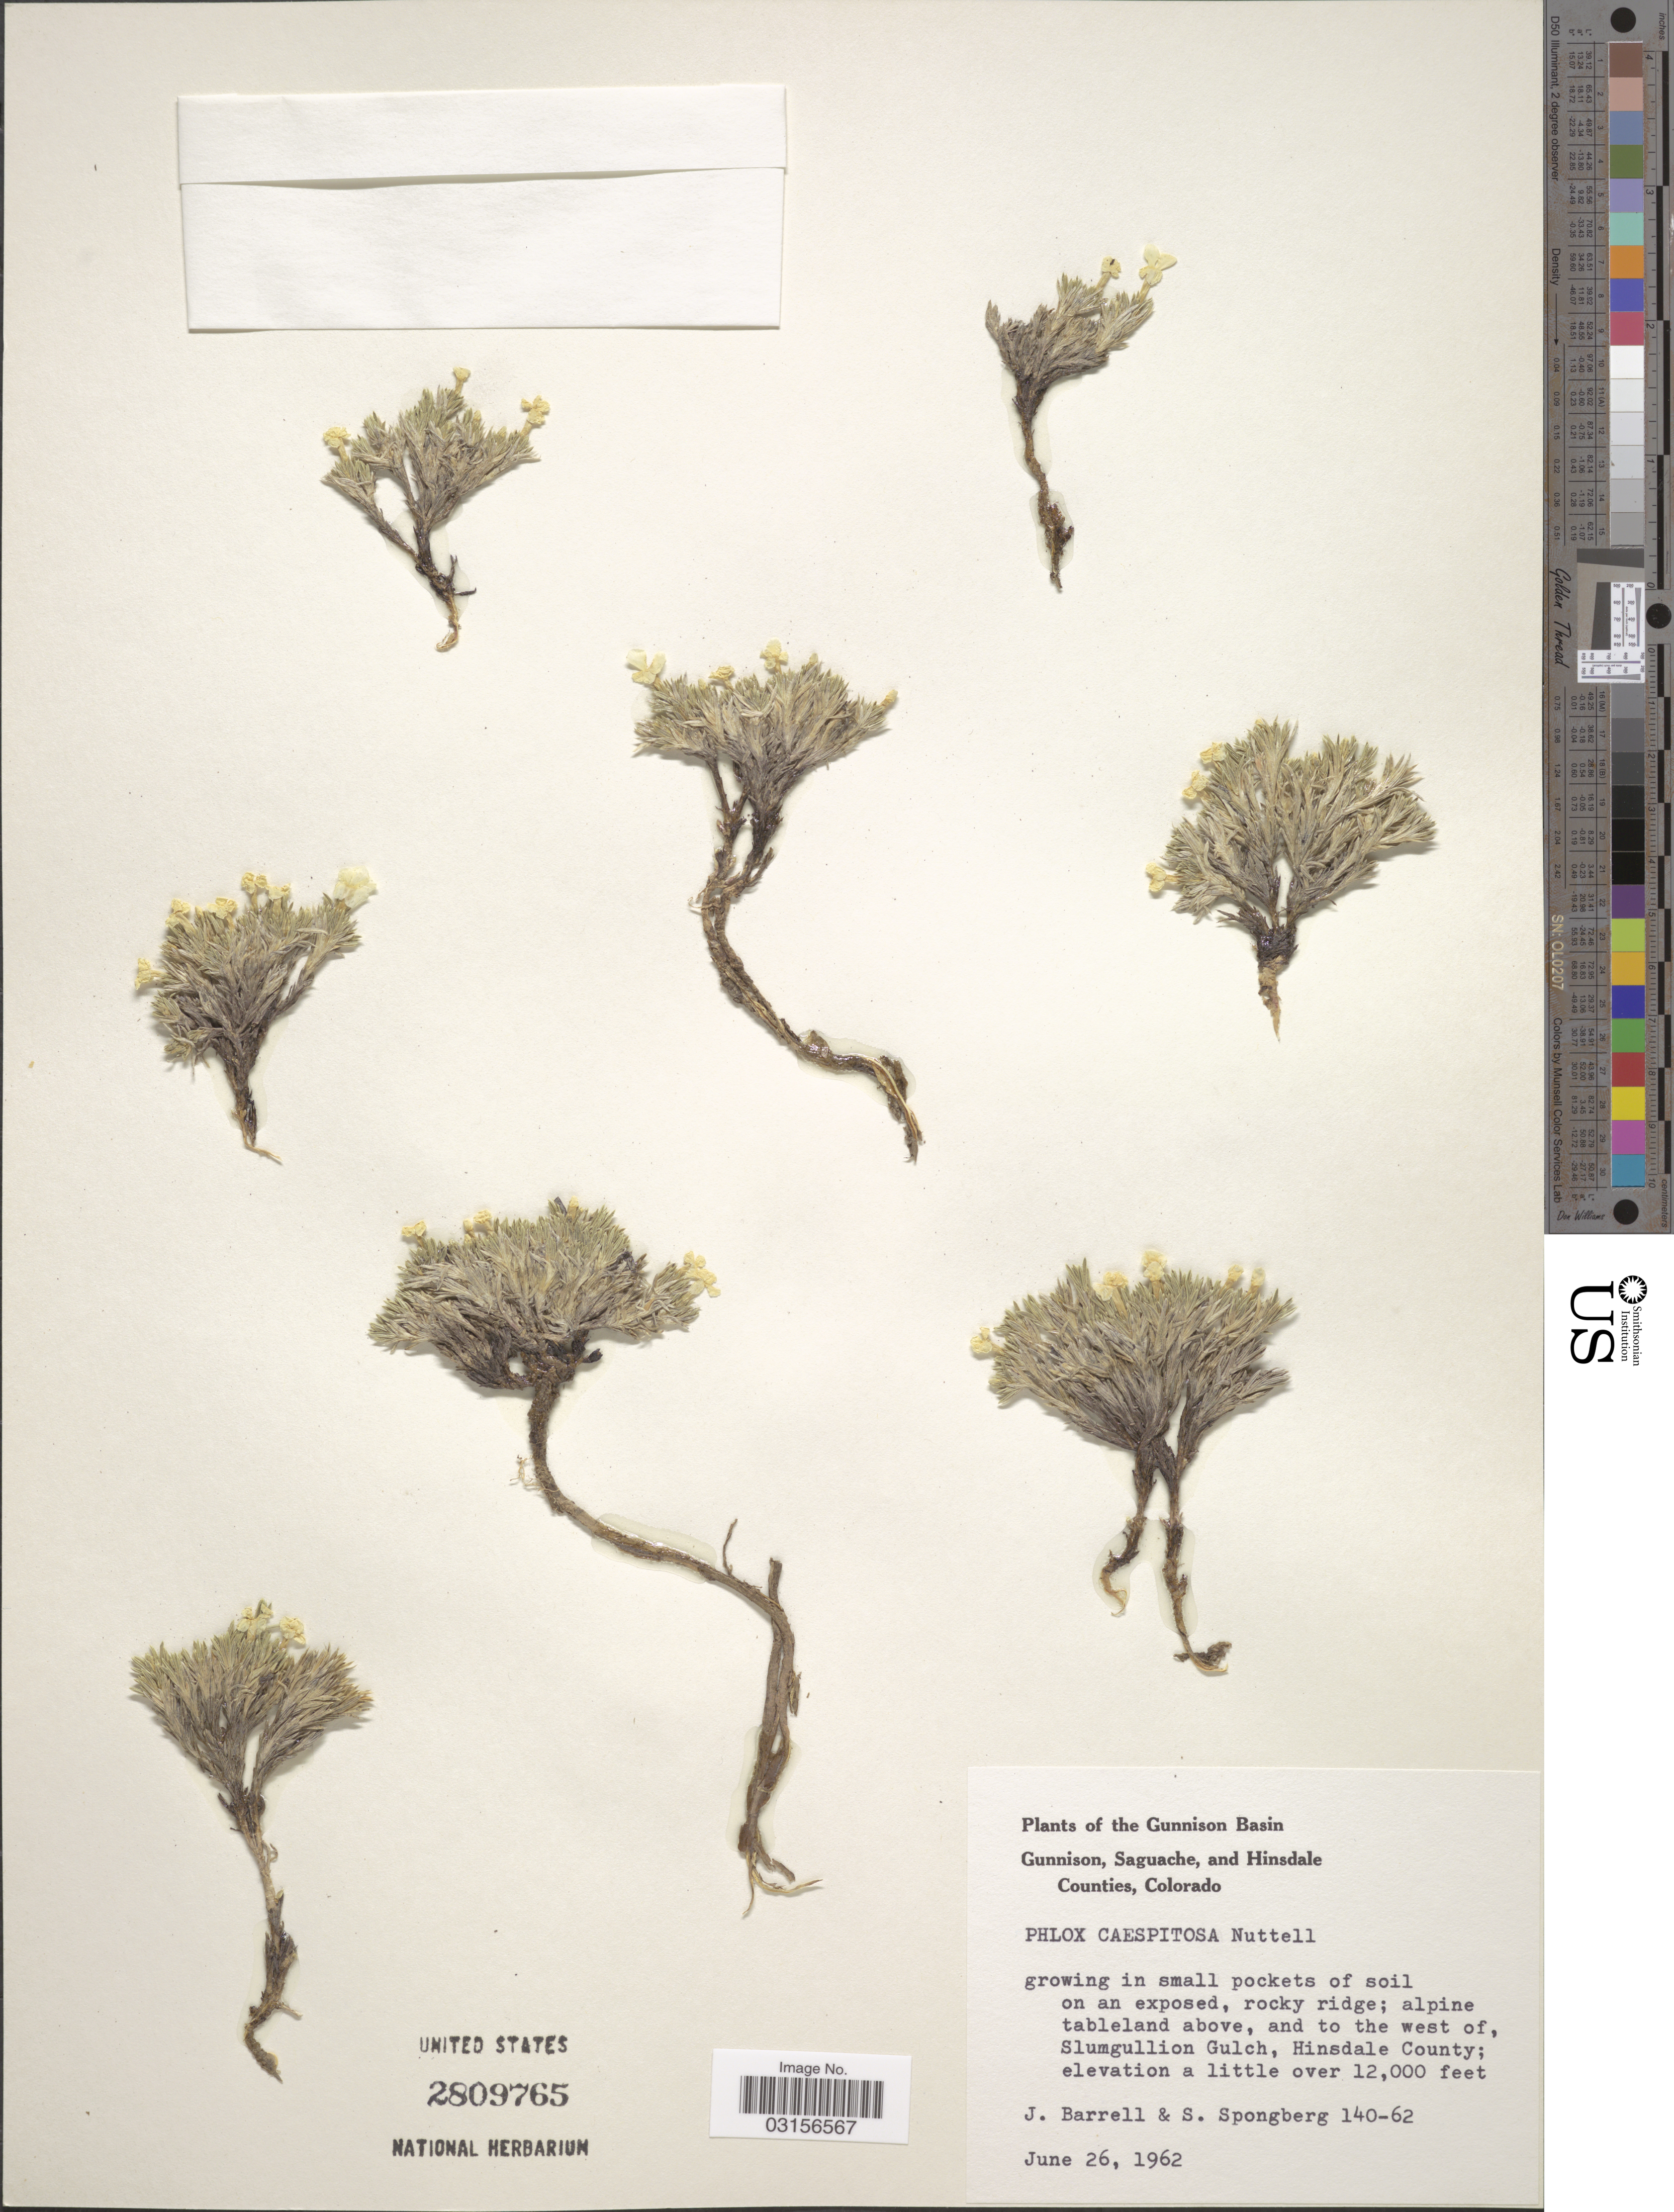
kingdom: Plantae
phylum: Tracheophyta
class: Magnoliopsida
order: Ericales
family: Polemoniaceae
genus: Phlox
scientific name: Phlox condensata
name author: (A. Gray) E.E. Nelson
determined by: Mayfield, M. H.; Ferguson, C. J.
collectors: J. Barrell & S. A.Spongberg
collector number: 140-62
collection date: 1962-06-26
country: United States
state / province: Colorado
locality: The Gunnison Basin. Alpine tableland above, and to the west of, Slumgullion Gulch, Hinsdale County.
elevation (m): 3658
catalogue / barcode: US 2809765